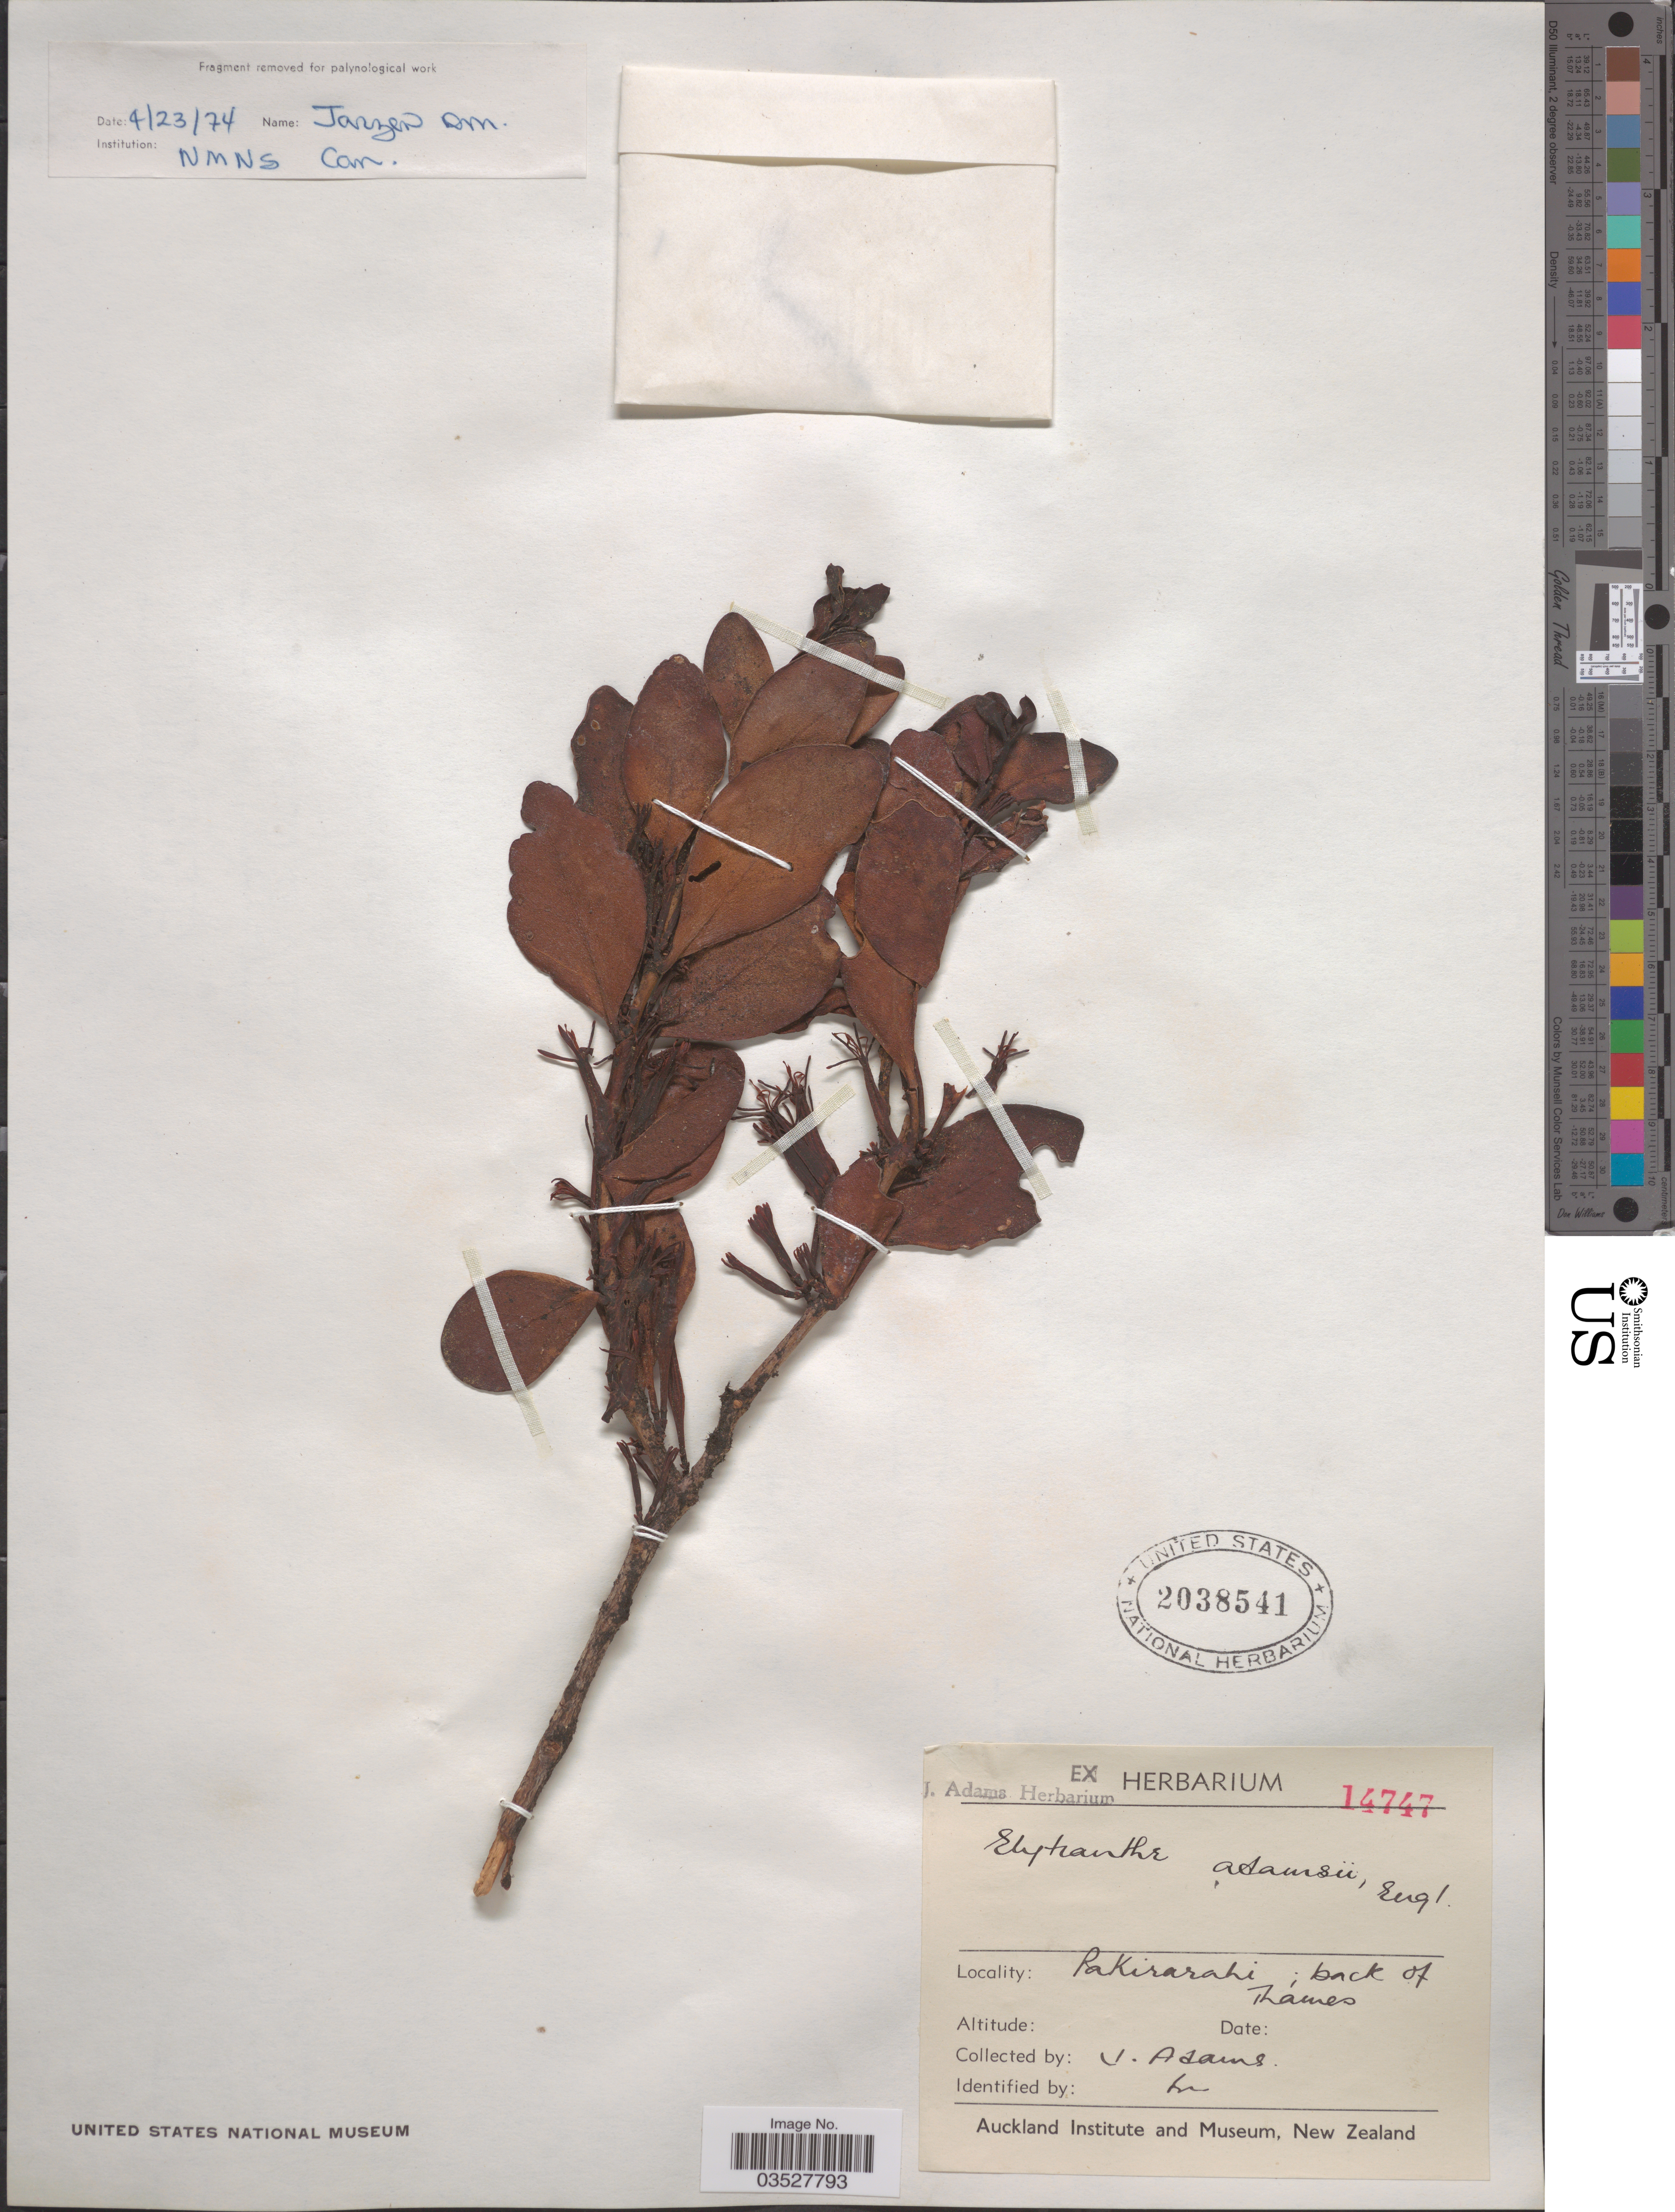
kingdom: Plantae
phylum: Tracheophyta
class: Magnoliopsida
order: Santalales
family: Loranthaceae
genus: Trilepidea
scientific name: Trilepidea adamsii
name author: (Cheeseman) Tiegh.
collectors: J. Adams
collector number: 14747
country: New Zealand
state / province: Auckland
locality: Pakirarahi, back of Thames.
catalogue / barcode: US 2038541